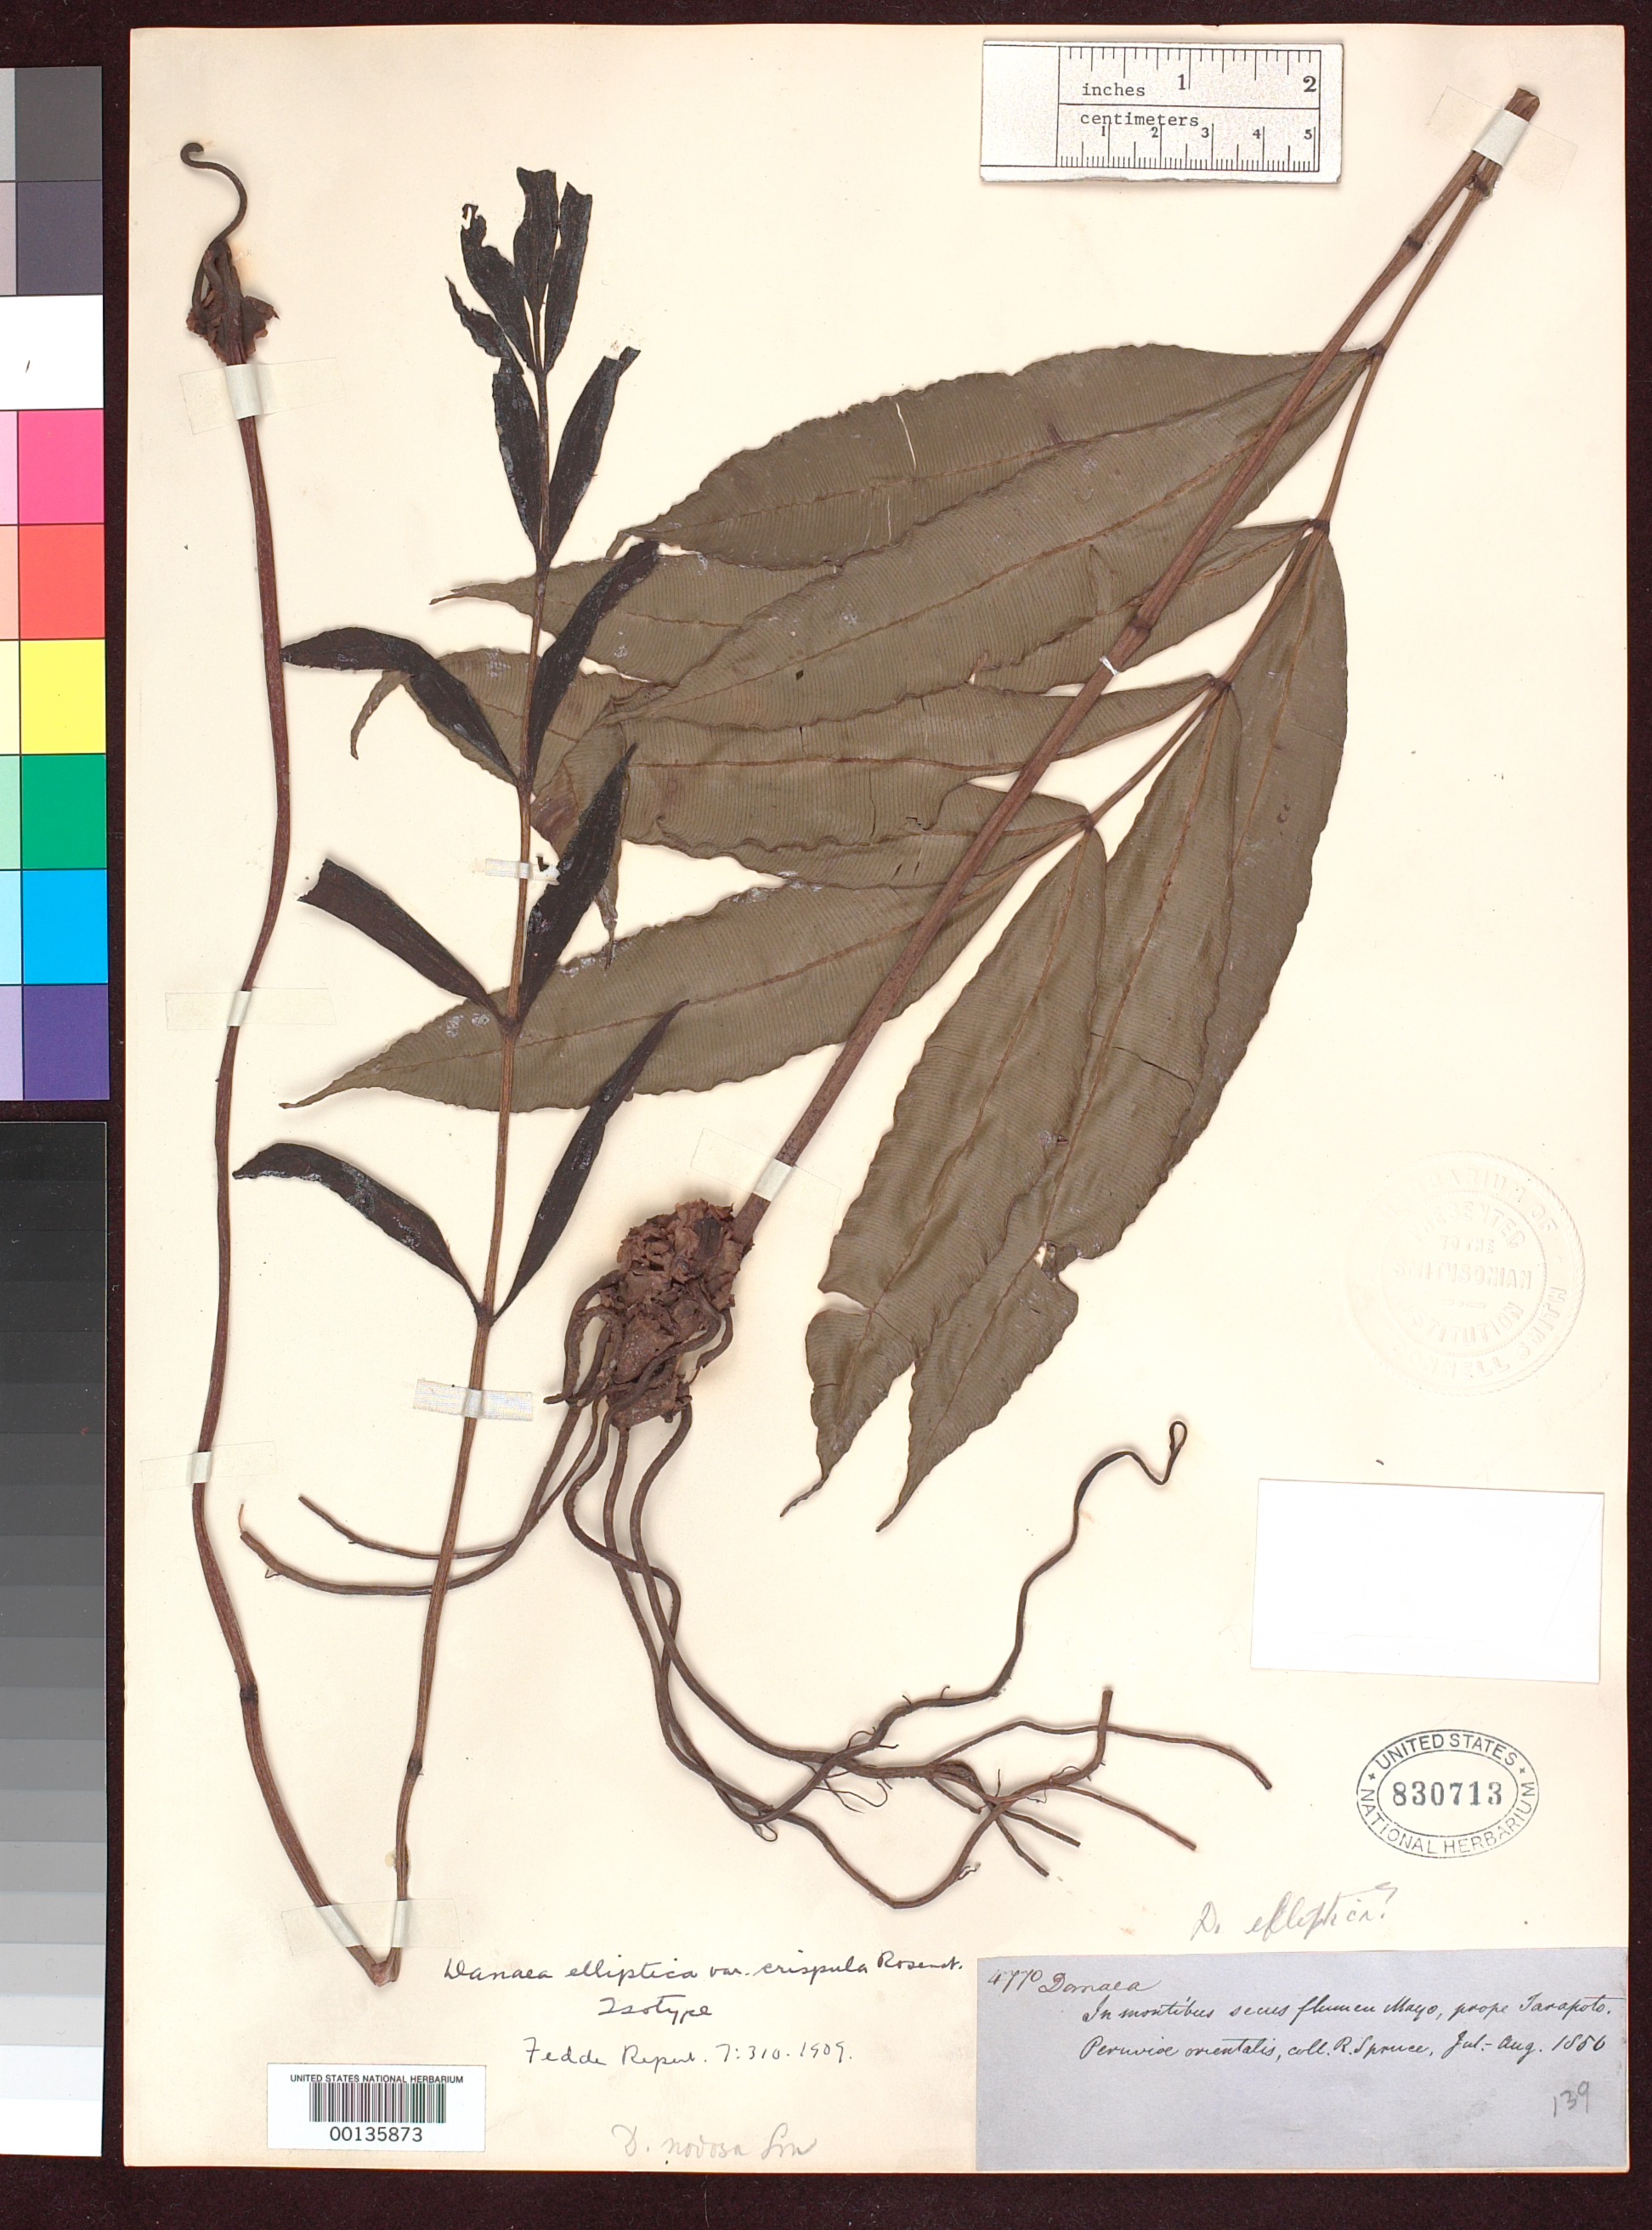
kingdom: Plantae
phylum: Tracheophyta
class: Polypodiopsida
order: Marattiales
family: Marattiaceae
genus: Danaea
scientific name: Danaea elliptica var. crispula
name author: Rosenst.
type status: Isotype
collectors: R. Spruce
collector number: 4770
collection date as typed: Jul 1856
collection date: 1856-07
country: Peru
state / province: San Martín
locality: Mayo prope Tarapoto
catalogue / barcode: US 830713